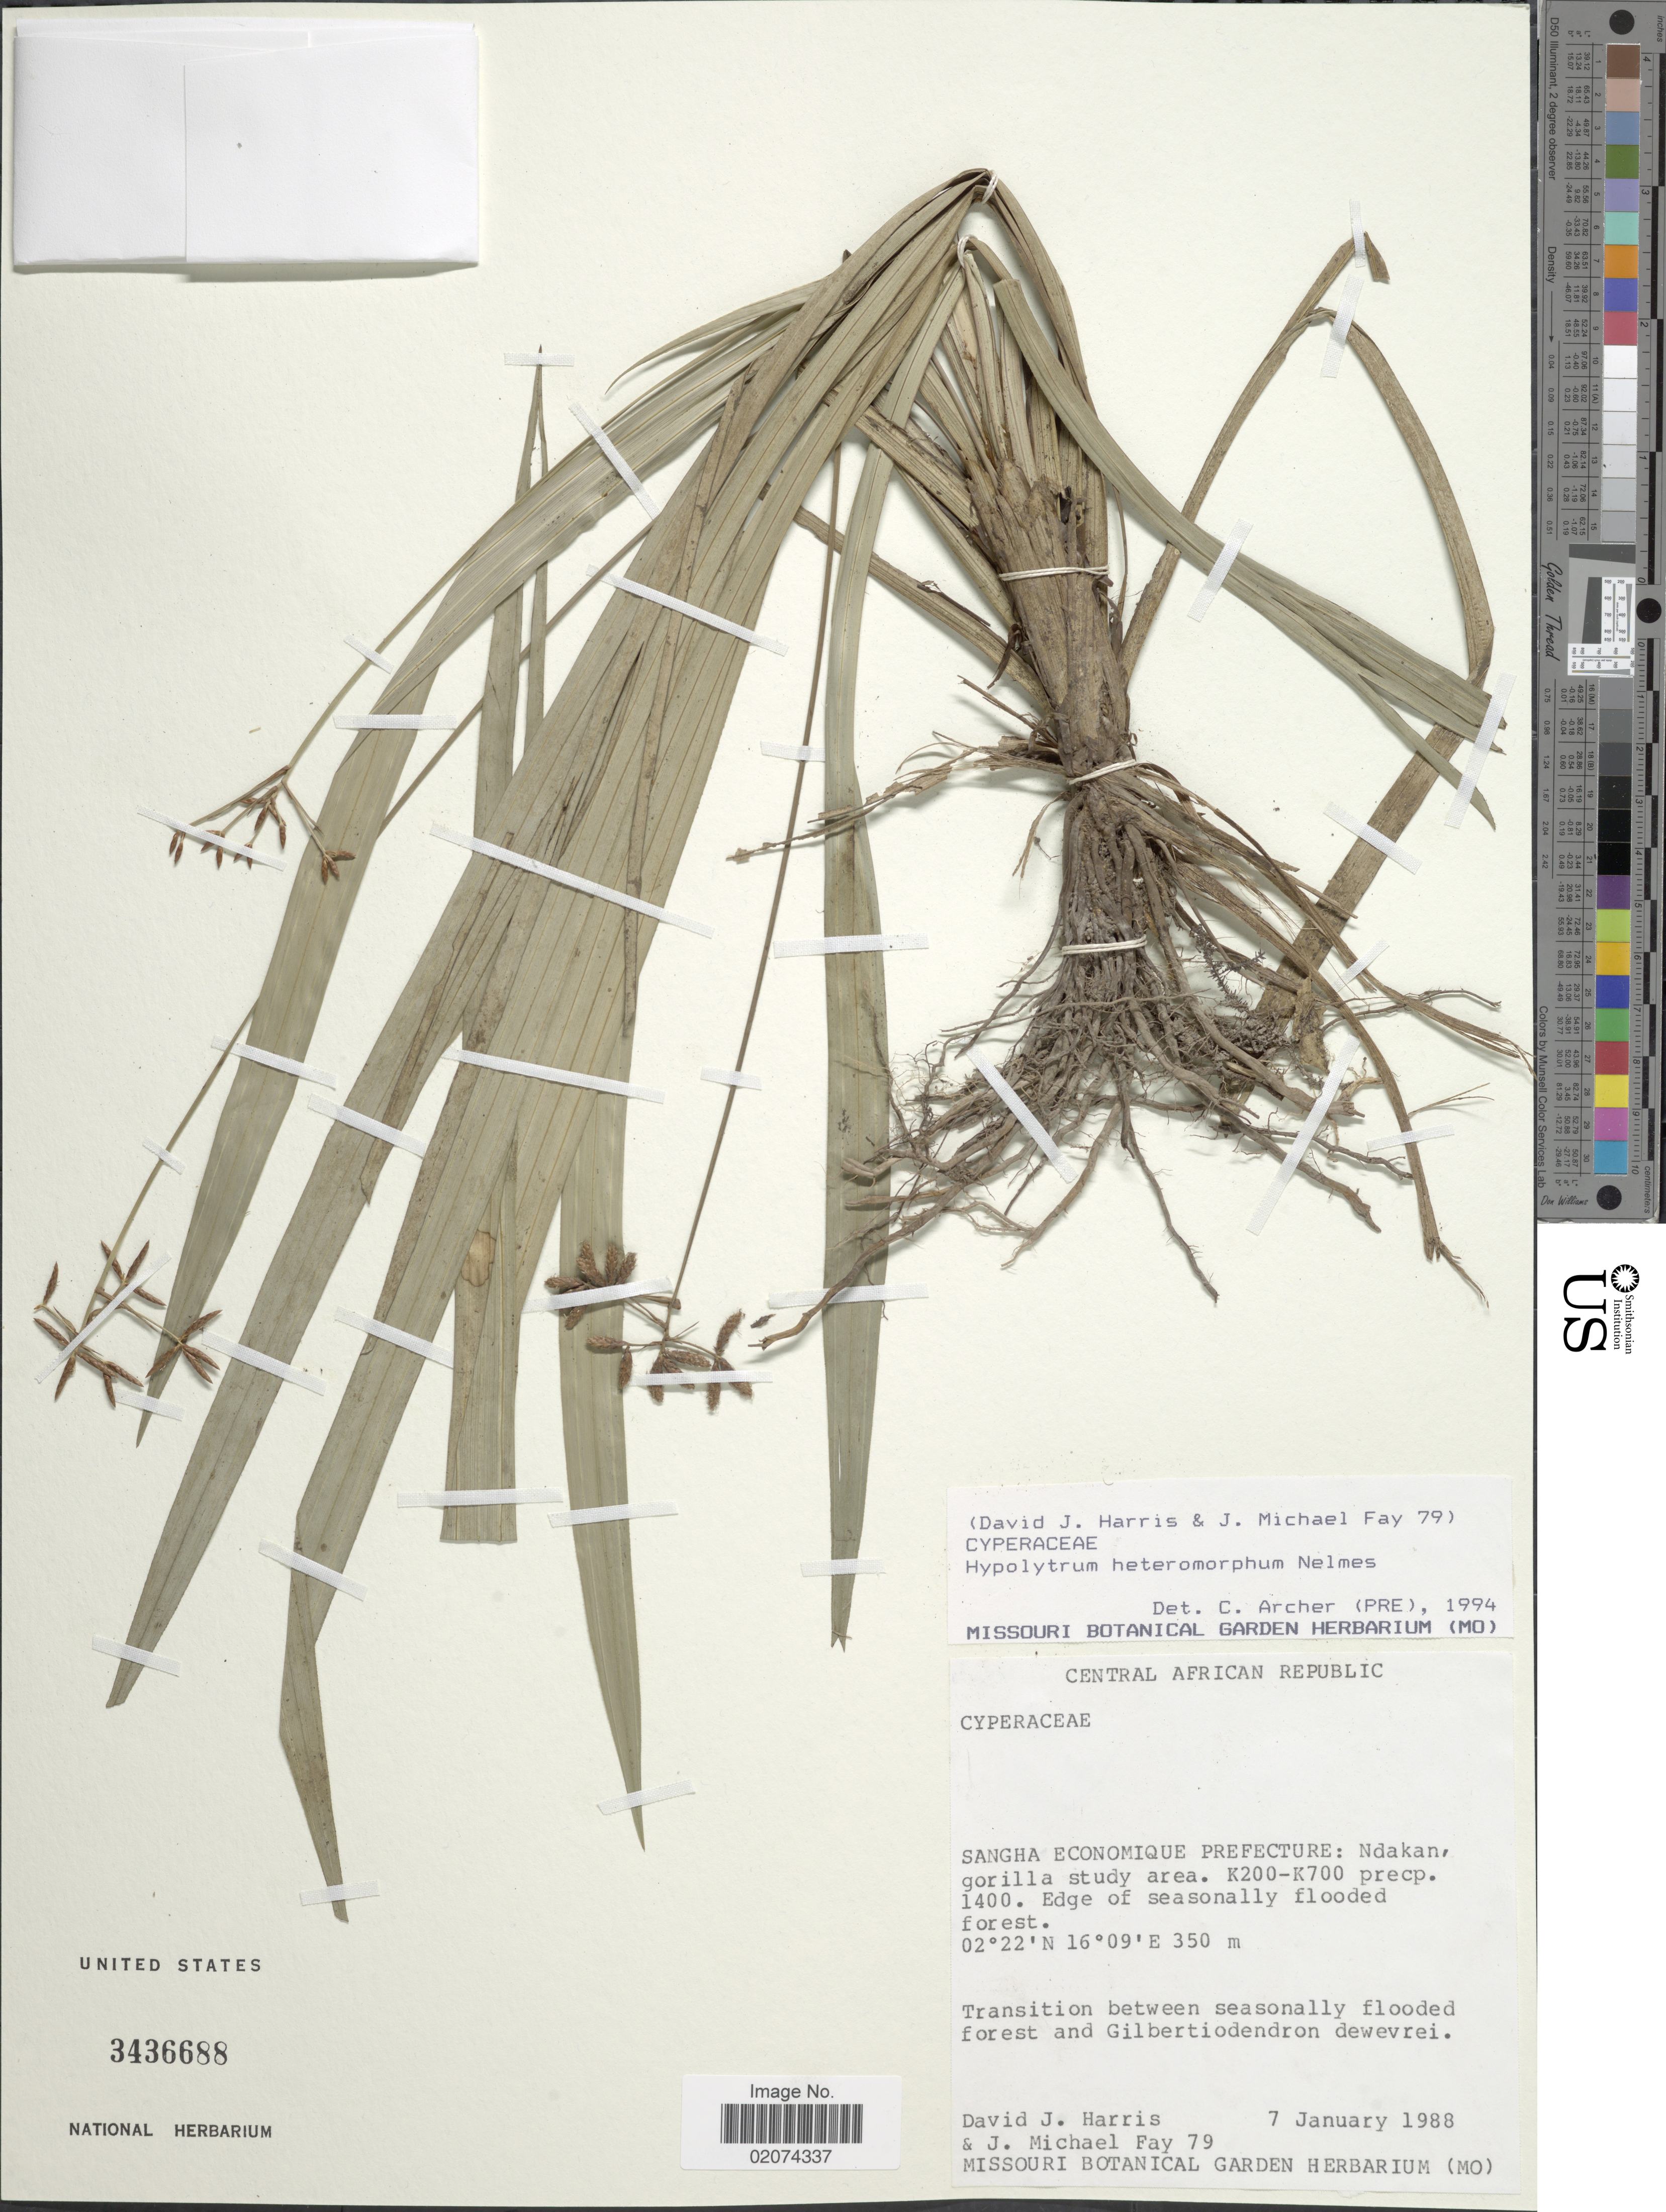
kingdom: Plantae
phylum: Tracheophyta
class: Liliopsida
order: Poales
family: Cyperaceae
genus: Hypolytrum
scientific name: Hypolytrum heteromorphum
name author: Nelmes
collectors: D. J. Harris & J. M. Fay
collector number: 79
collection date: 1988-01-07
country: Central African Republic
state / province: Sangha-Mbaere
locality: Sangha Economique Prefecture: Ndakan, gorilla study area. K200-K700 precp. 1400. Edge of seasonally flooded forest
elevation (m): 350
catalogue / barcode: US 3436688